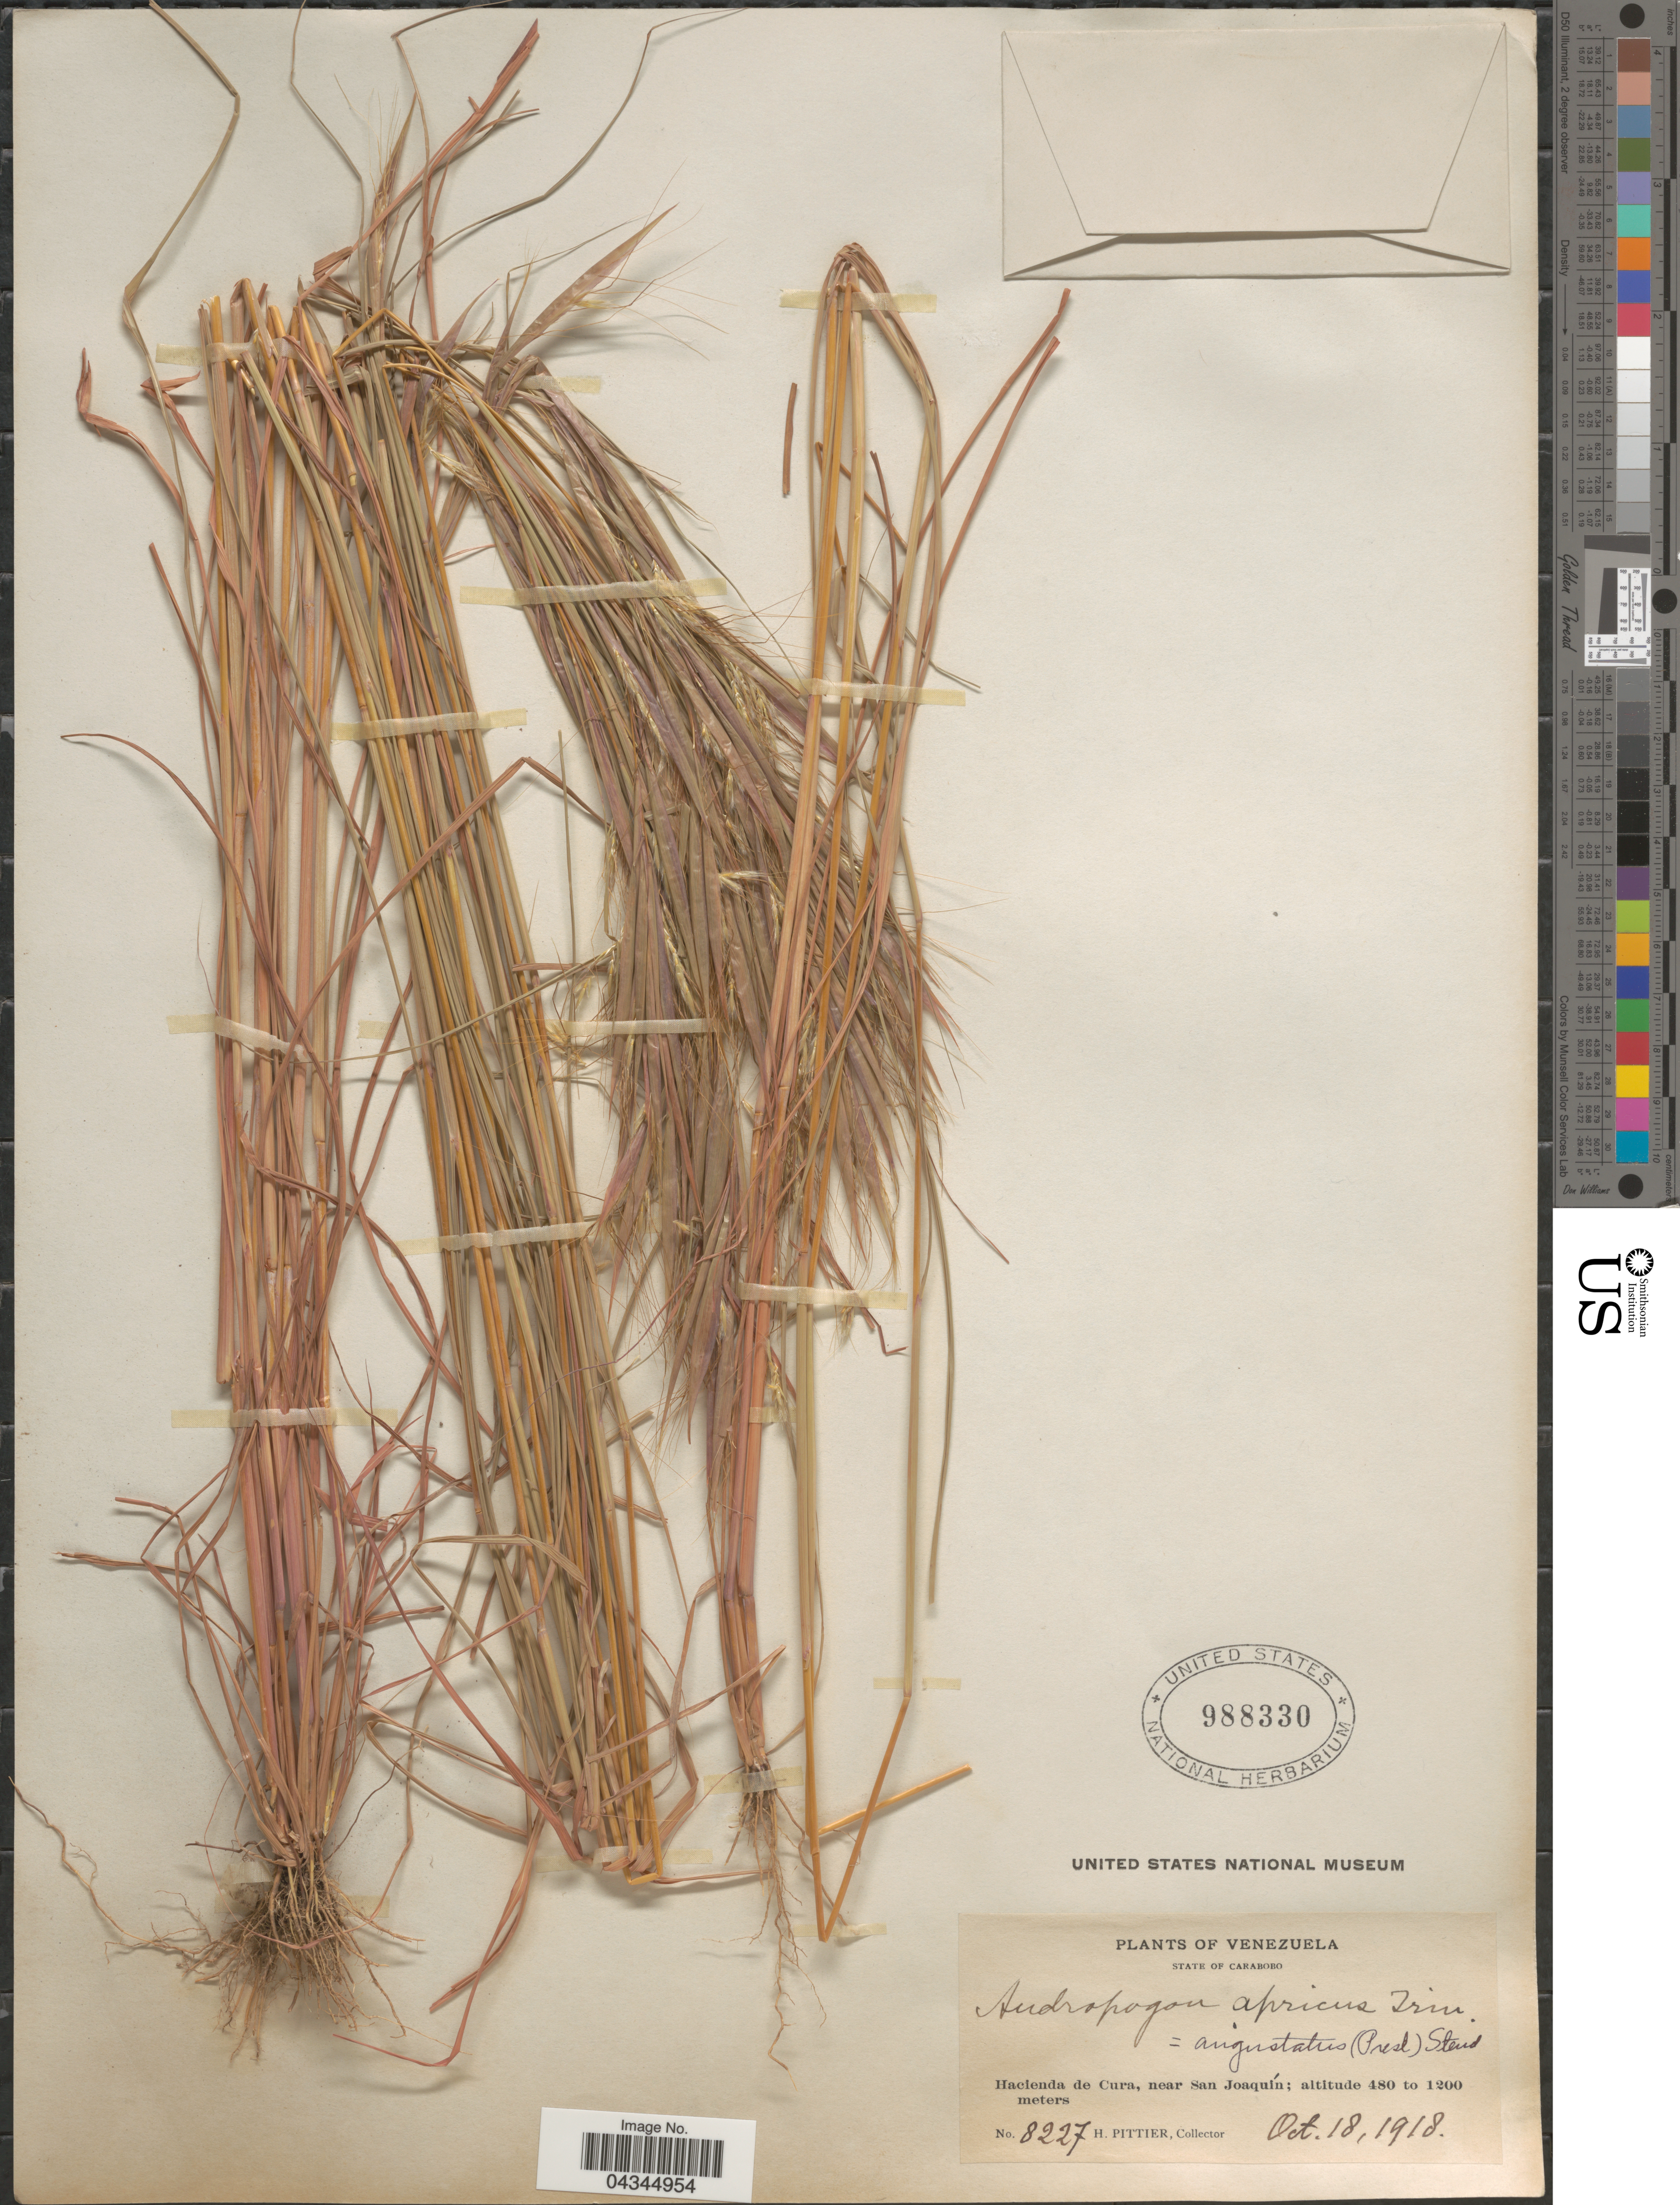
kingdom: Plantae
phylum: Tracheophyta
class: Liliopsida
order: Poales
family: Poaceae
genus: Andropogon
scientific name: Andropogon angustatus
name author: (J. Presl) Steud.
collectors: H. F. Pittier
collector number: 8227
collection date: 1918-10-18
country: Venezuela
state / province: Carabobo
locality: Hacienda de Cura, near San Joaquín.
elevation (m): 480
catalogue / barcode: US 988330